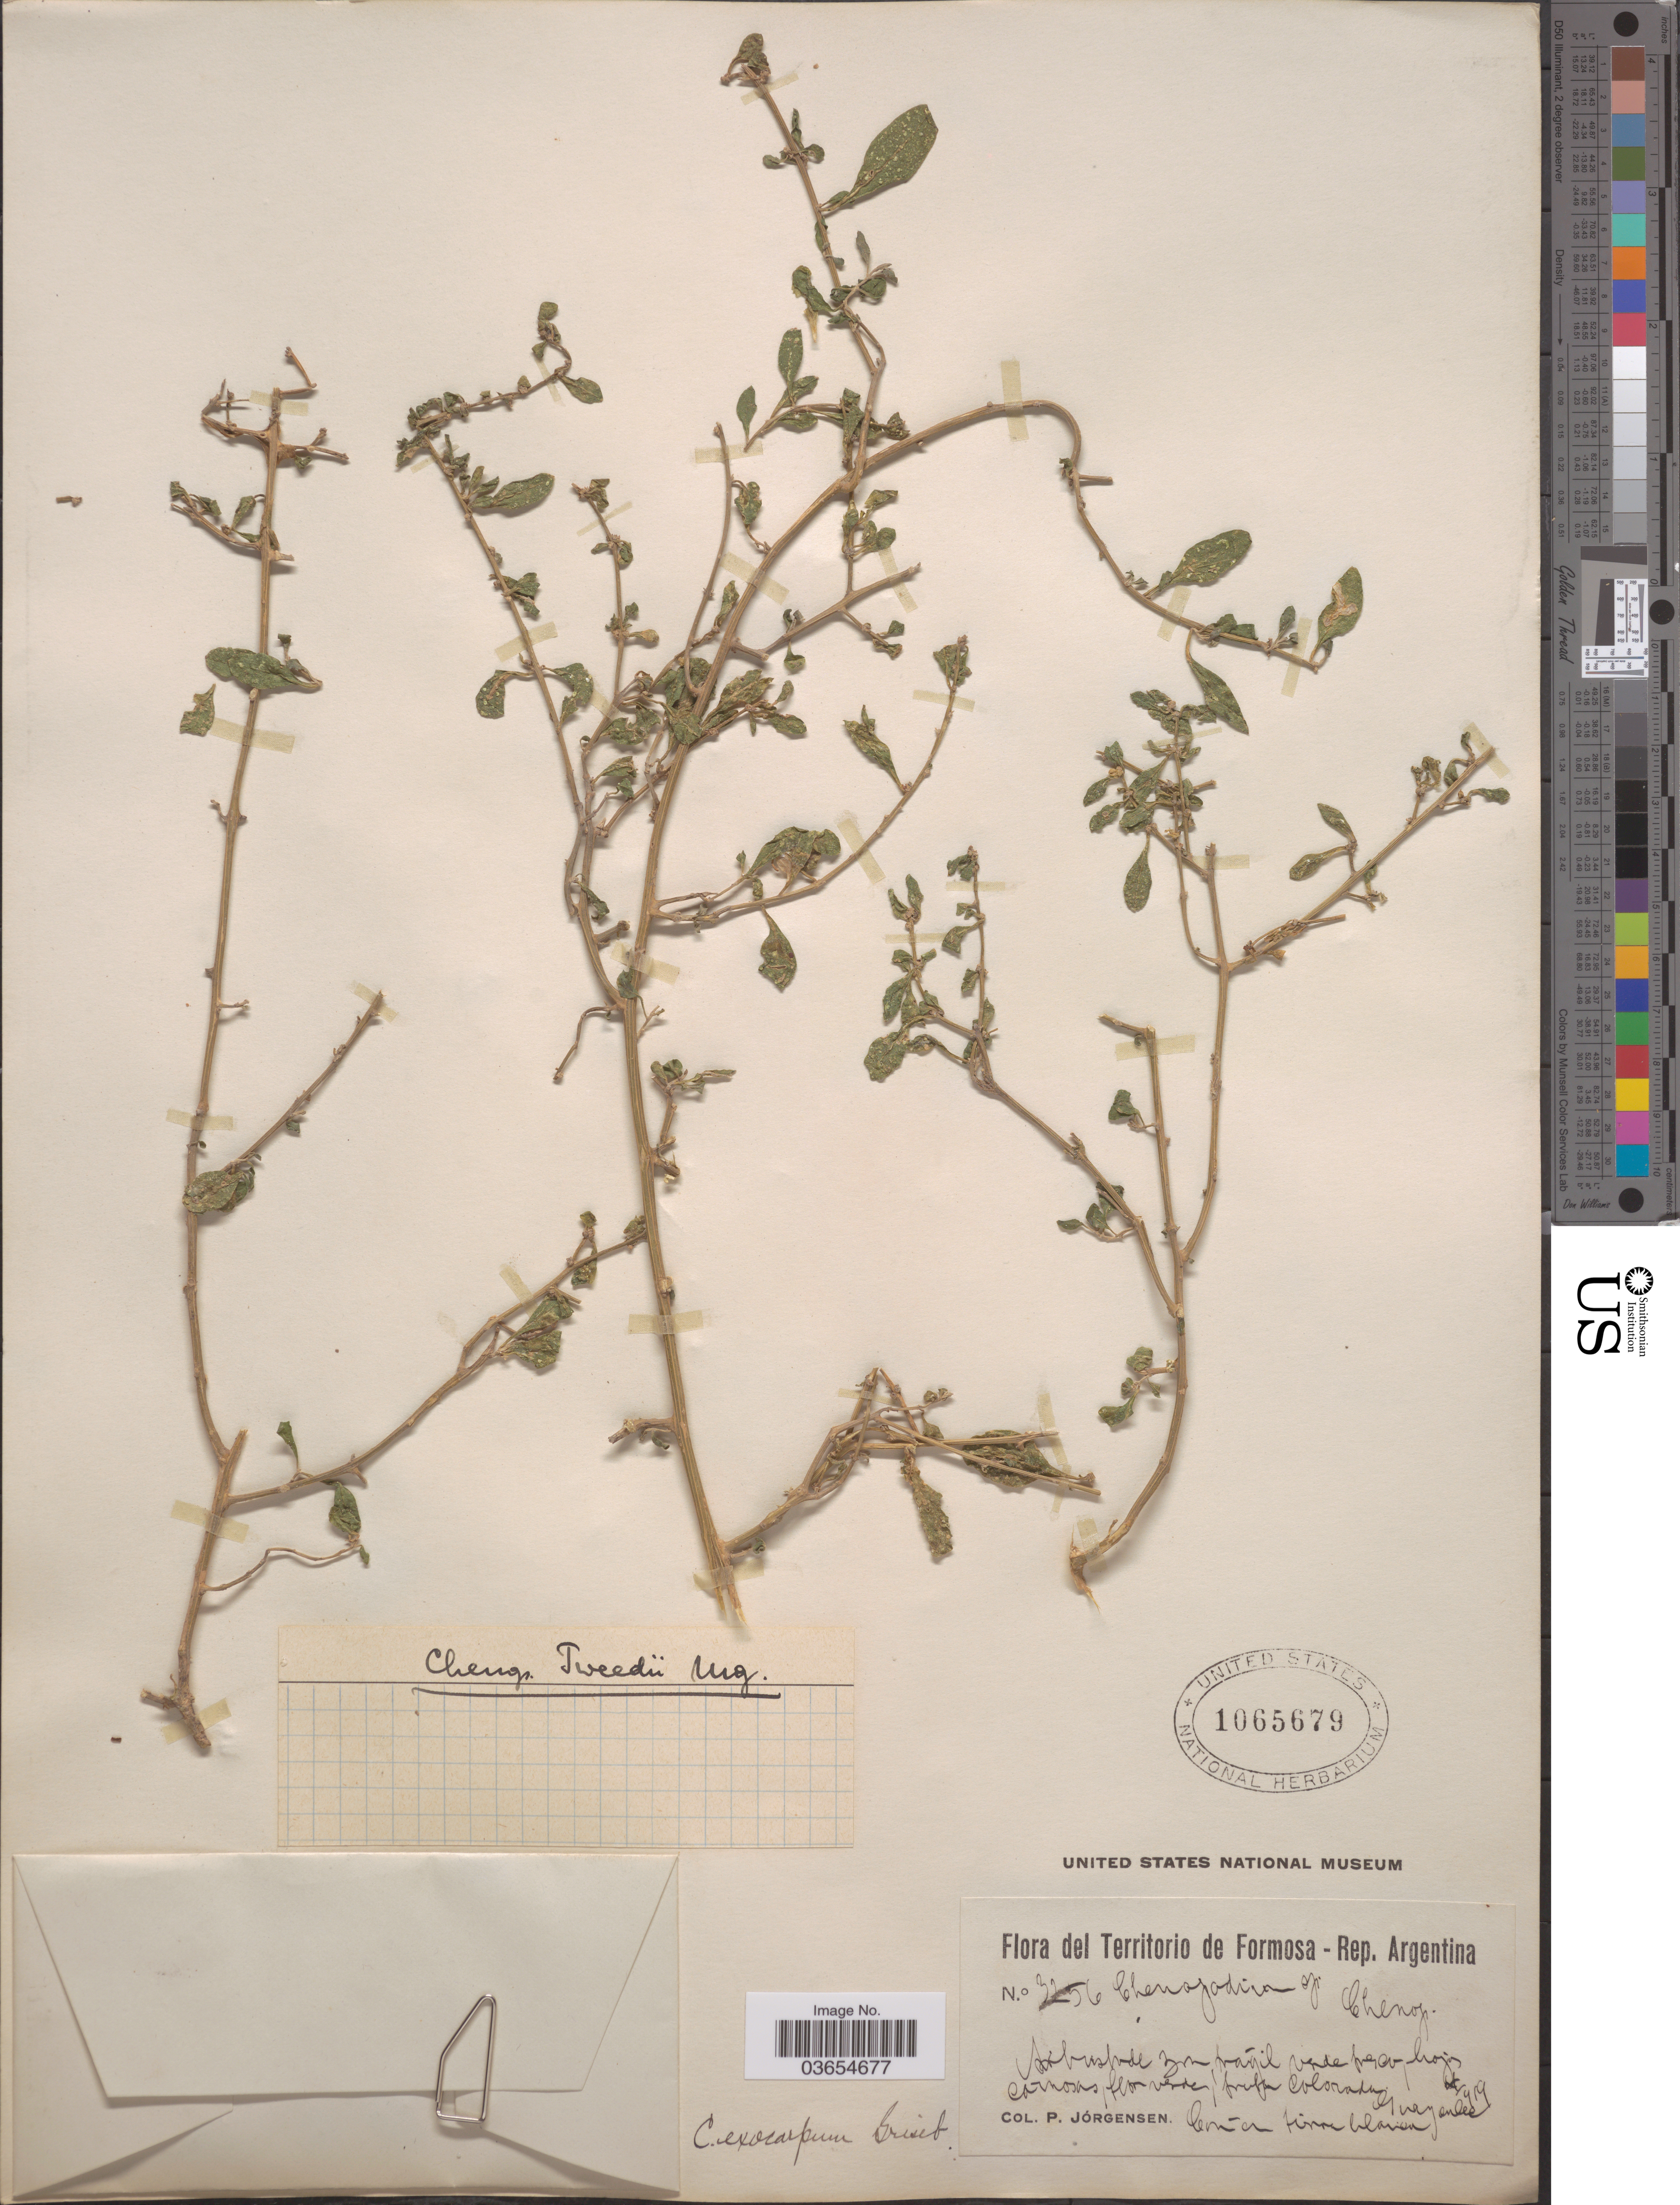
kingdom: Plantae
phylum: Tracheophyta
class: Magnoliopsida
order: Caryophyllales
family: Amaranthaceae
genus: Chenopodium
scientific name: Chenopodium tweedii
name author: Moq.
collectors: P. Jörgensen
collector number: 3256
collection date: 1919-04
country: Argentina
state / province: Formosa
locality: Territorio de Formosa. Guaycolec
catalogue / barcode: US 1065679